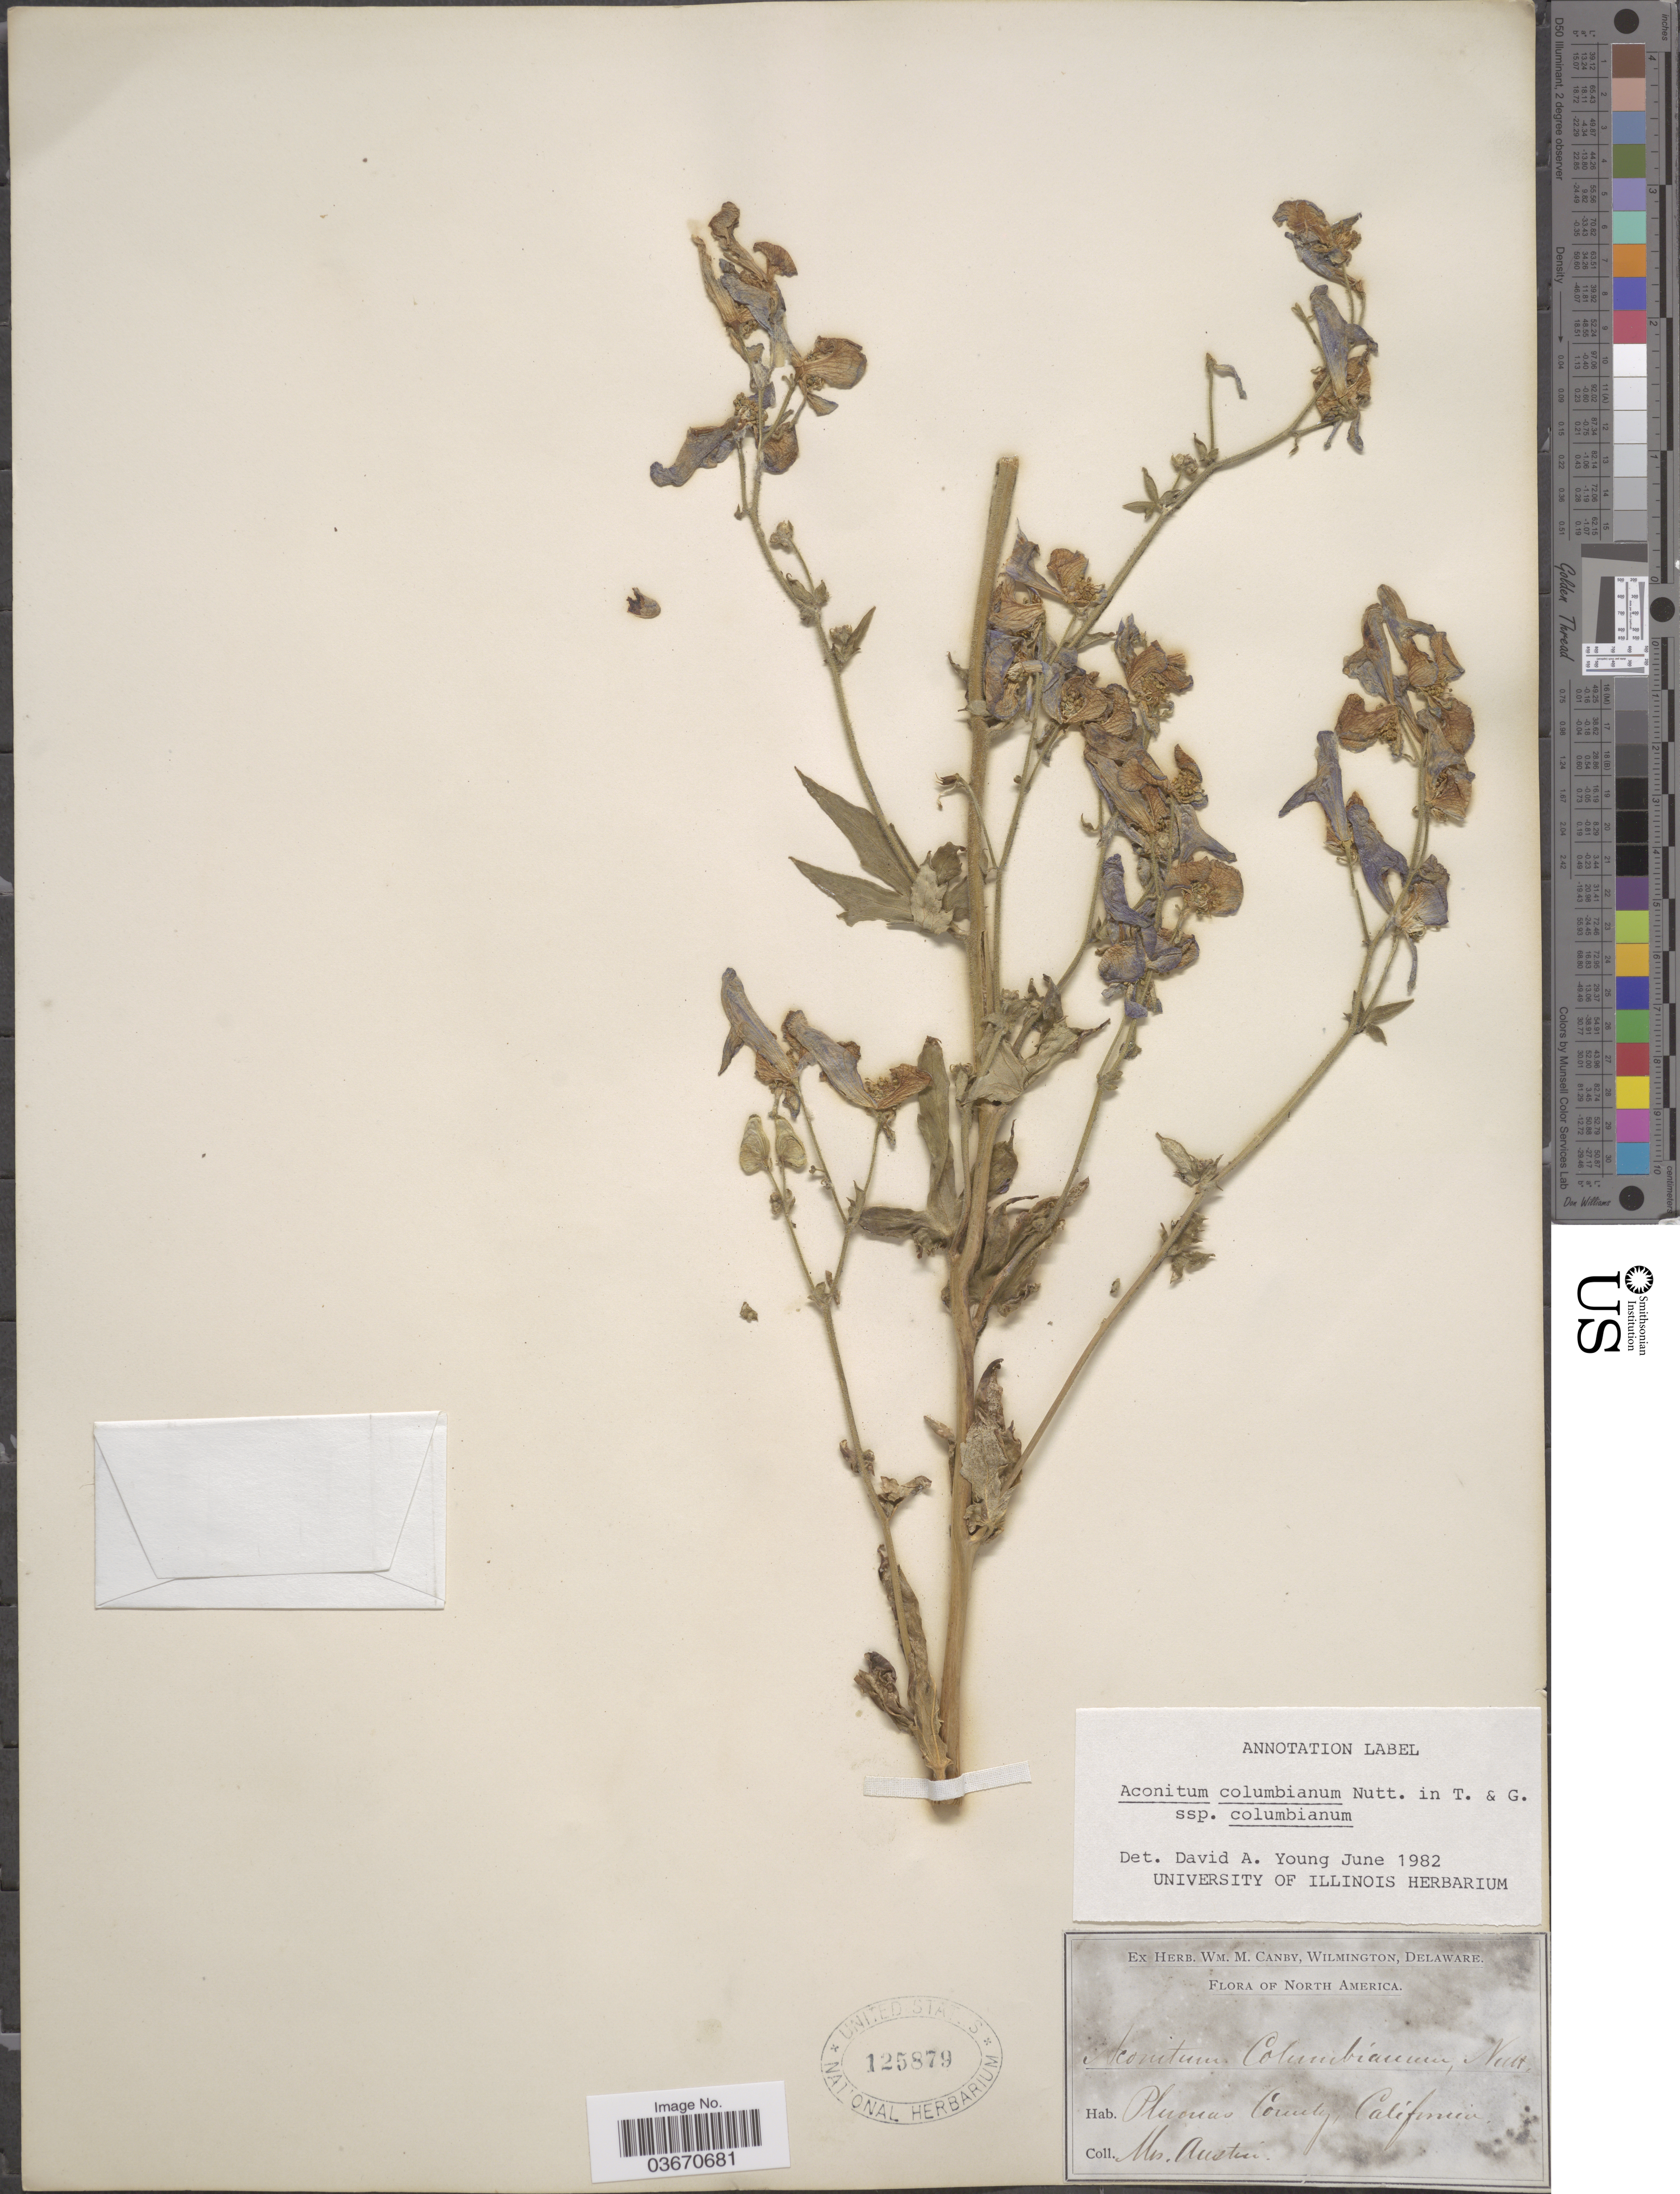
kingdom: Plantae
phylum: Tracheophyta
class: Magnoliopsida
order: Ranunculales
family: Ranunculaceae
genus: Aconitum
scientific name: Aconitum columbianum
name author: Nutt.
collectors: Austin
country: United States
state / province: California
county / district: Plumas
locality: Plumas County.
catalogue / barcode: US 125879